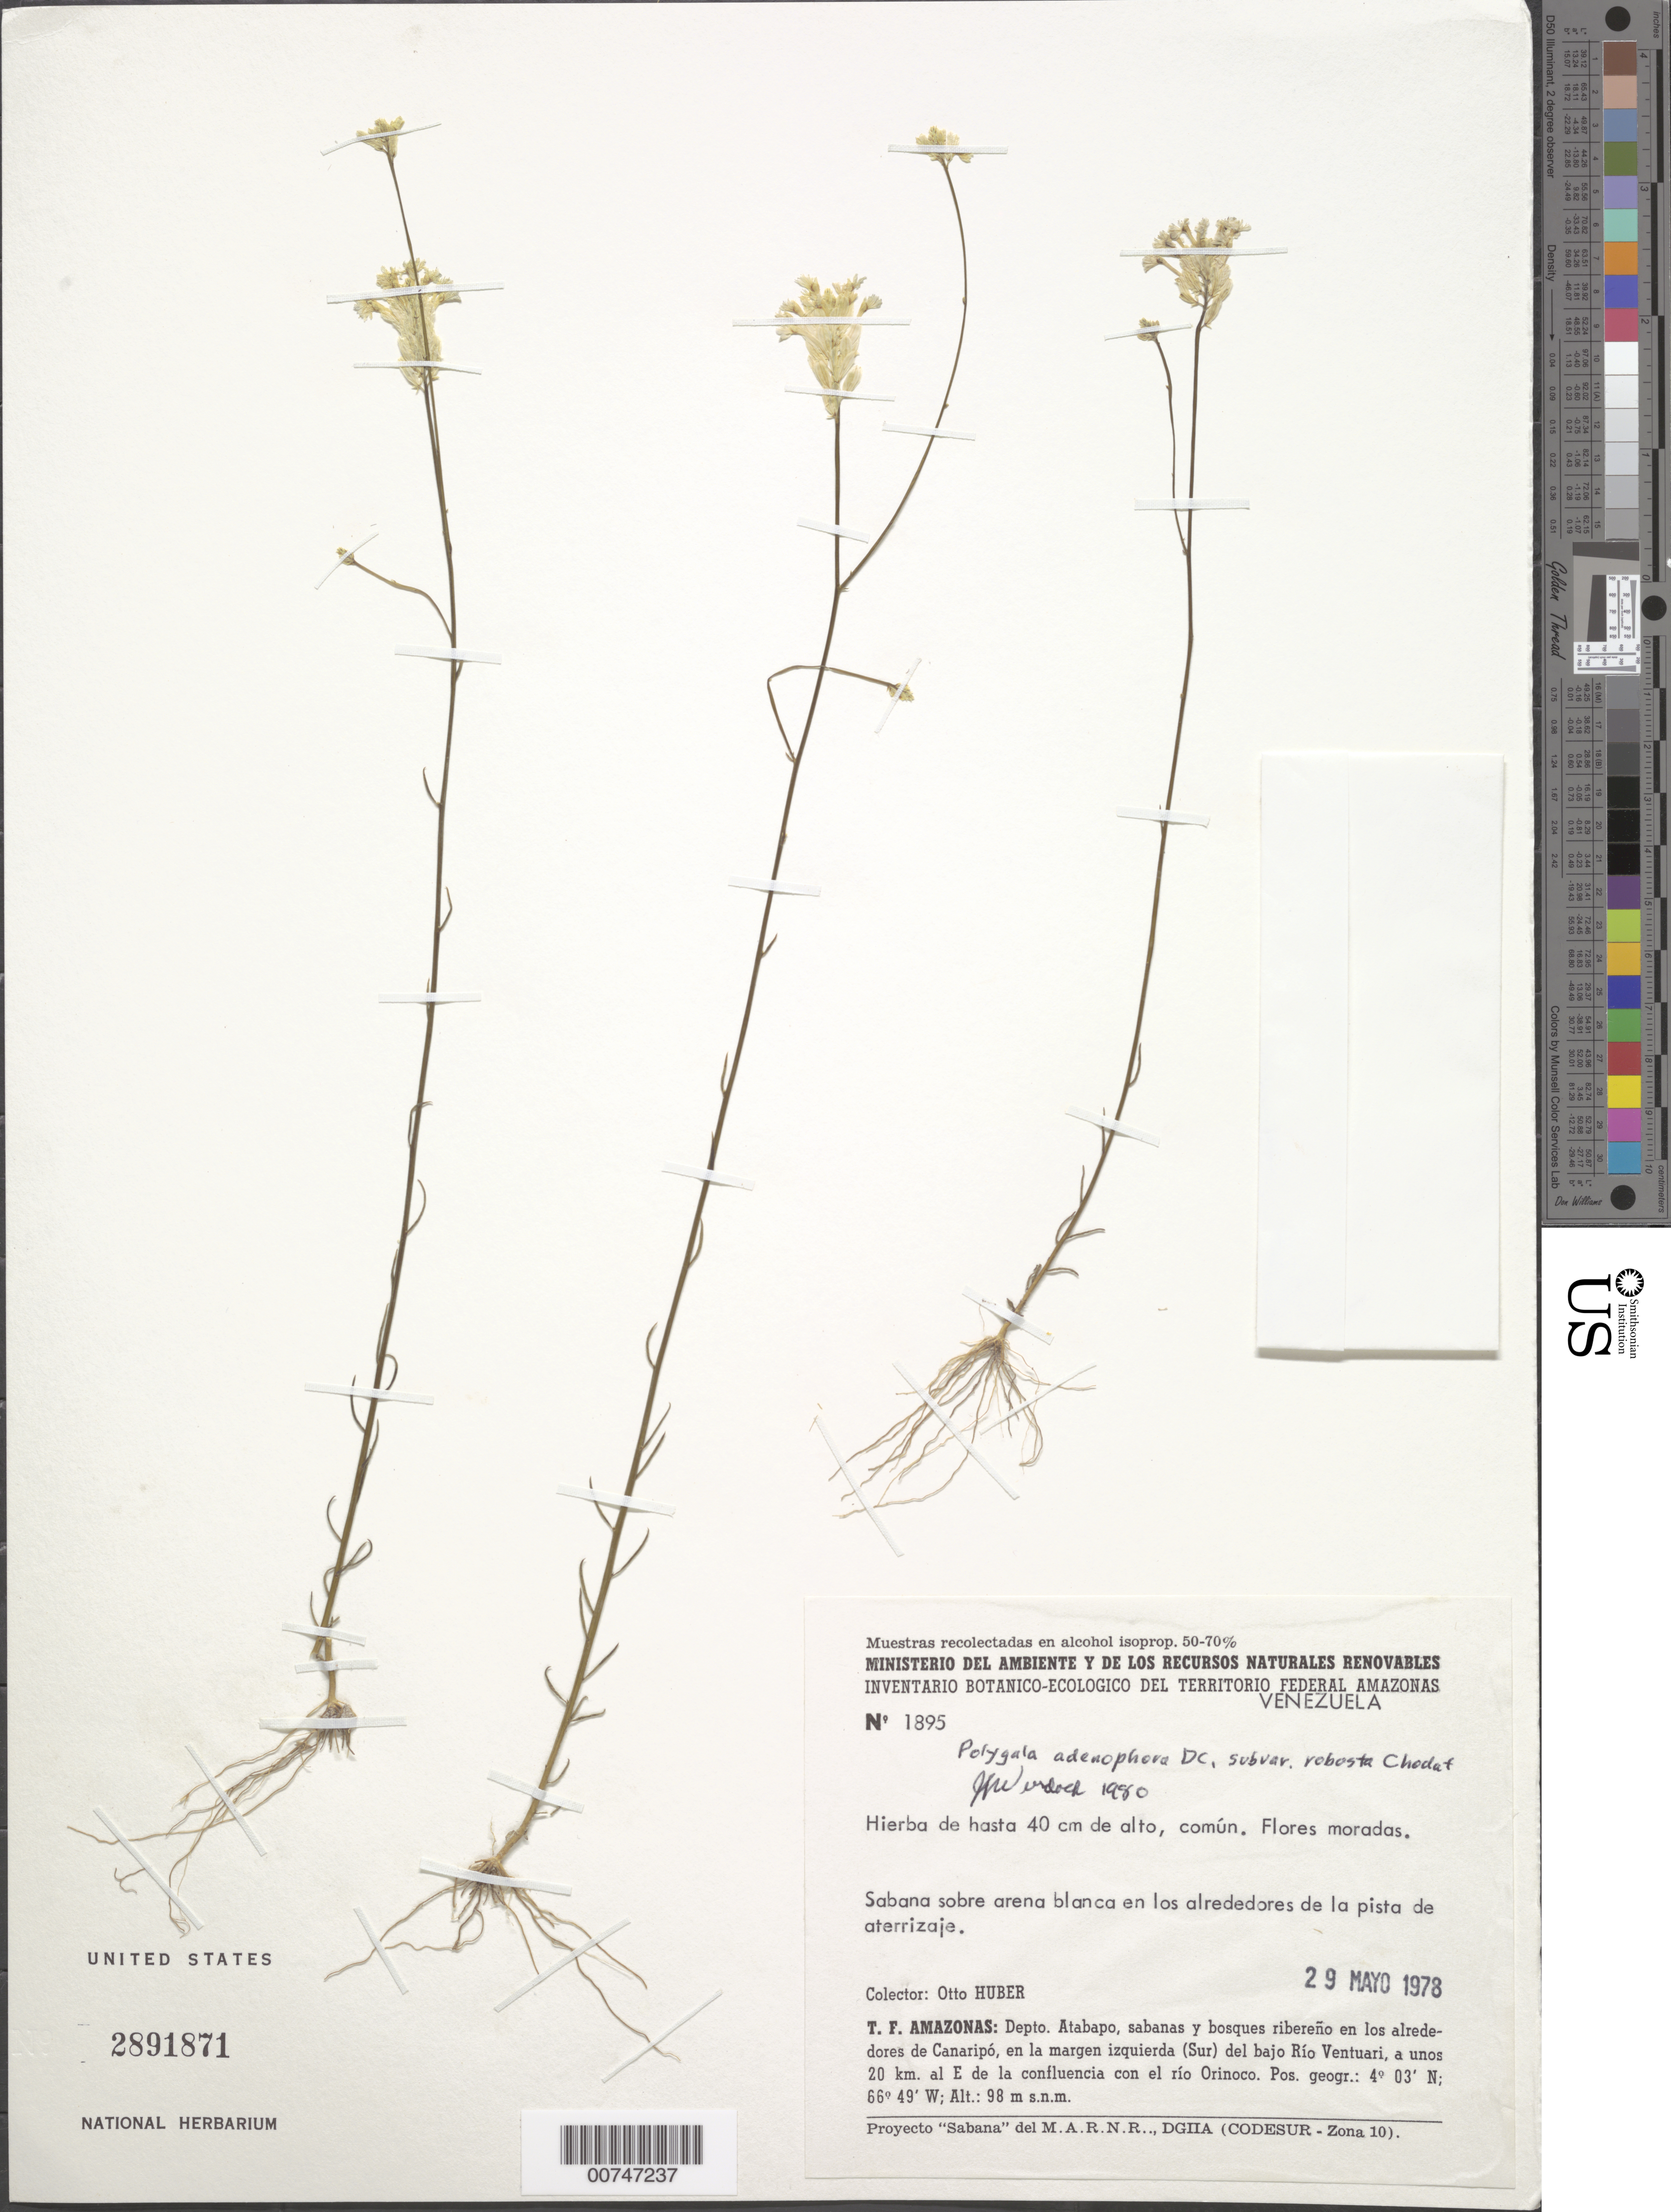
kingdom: Plantae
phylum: Tracheophyta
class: Magnoliopsida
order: Fabales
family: Polygalaceae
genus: Polygala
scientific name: Polygala adenophora subvar. robusta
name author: Chodat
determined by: Wurdack, John J., (US), US (UNITED STATES)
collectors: O. Huber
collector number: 1895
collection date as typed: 29-May-78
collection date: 1978-05-29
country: Venezuela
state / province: Amazonas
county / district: Atabapo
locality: Canaripó, S del Bajo Río Ventuari, 20 km E de la confluencia con el Río Orinoco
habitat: Sabana sobre arena blanca en los alrededores de la pista de aterrizaje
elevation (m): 98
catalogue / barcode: US 2891871